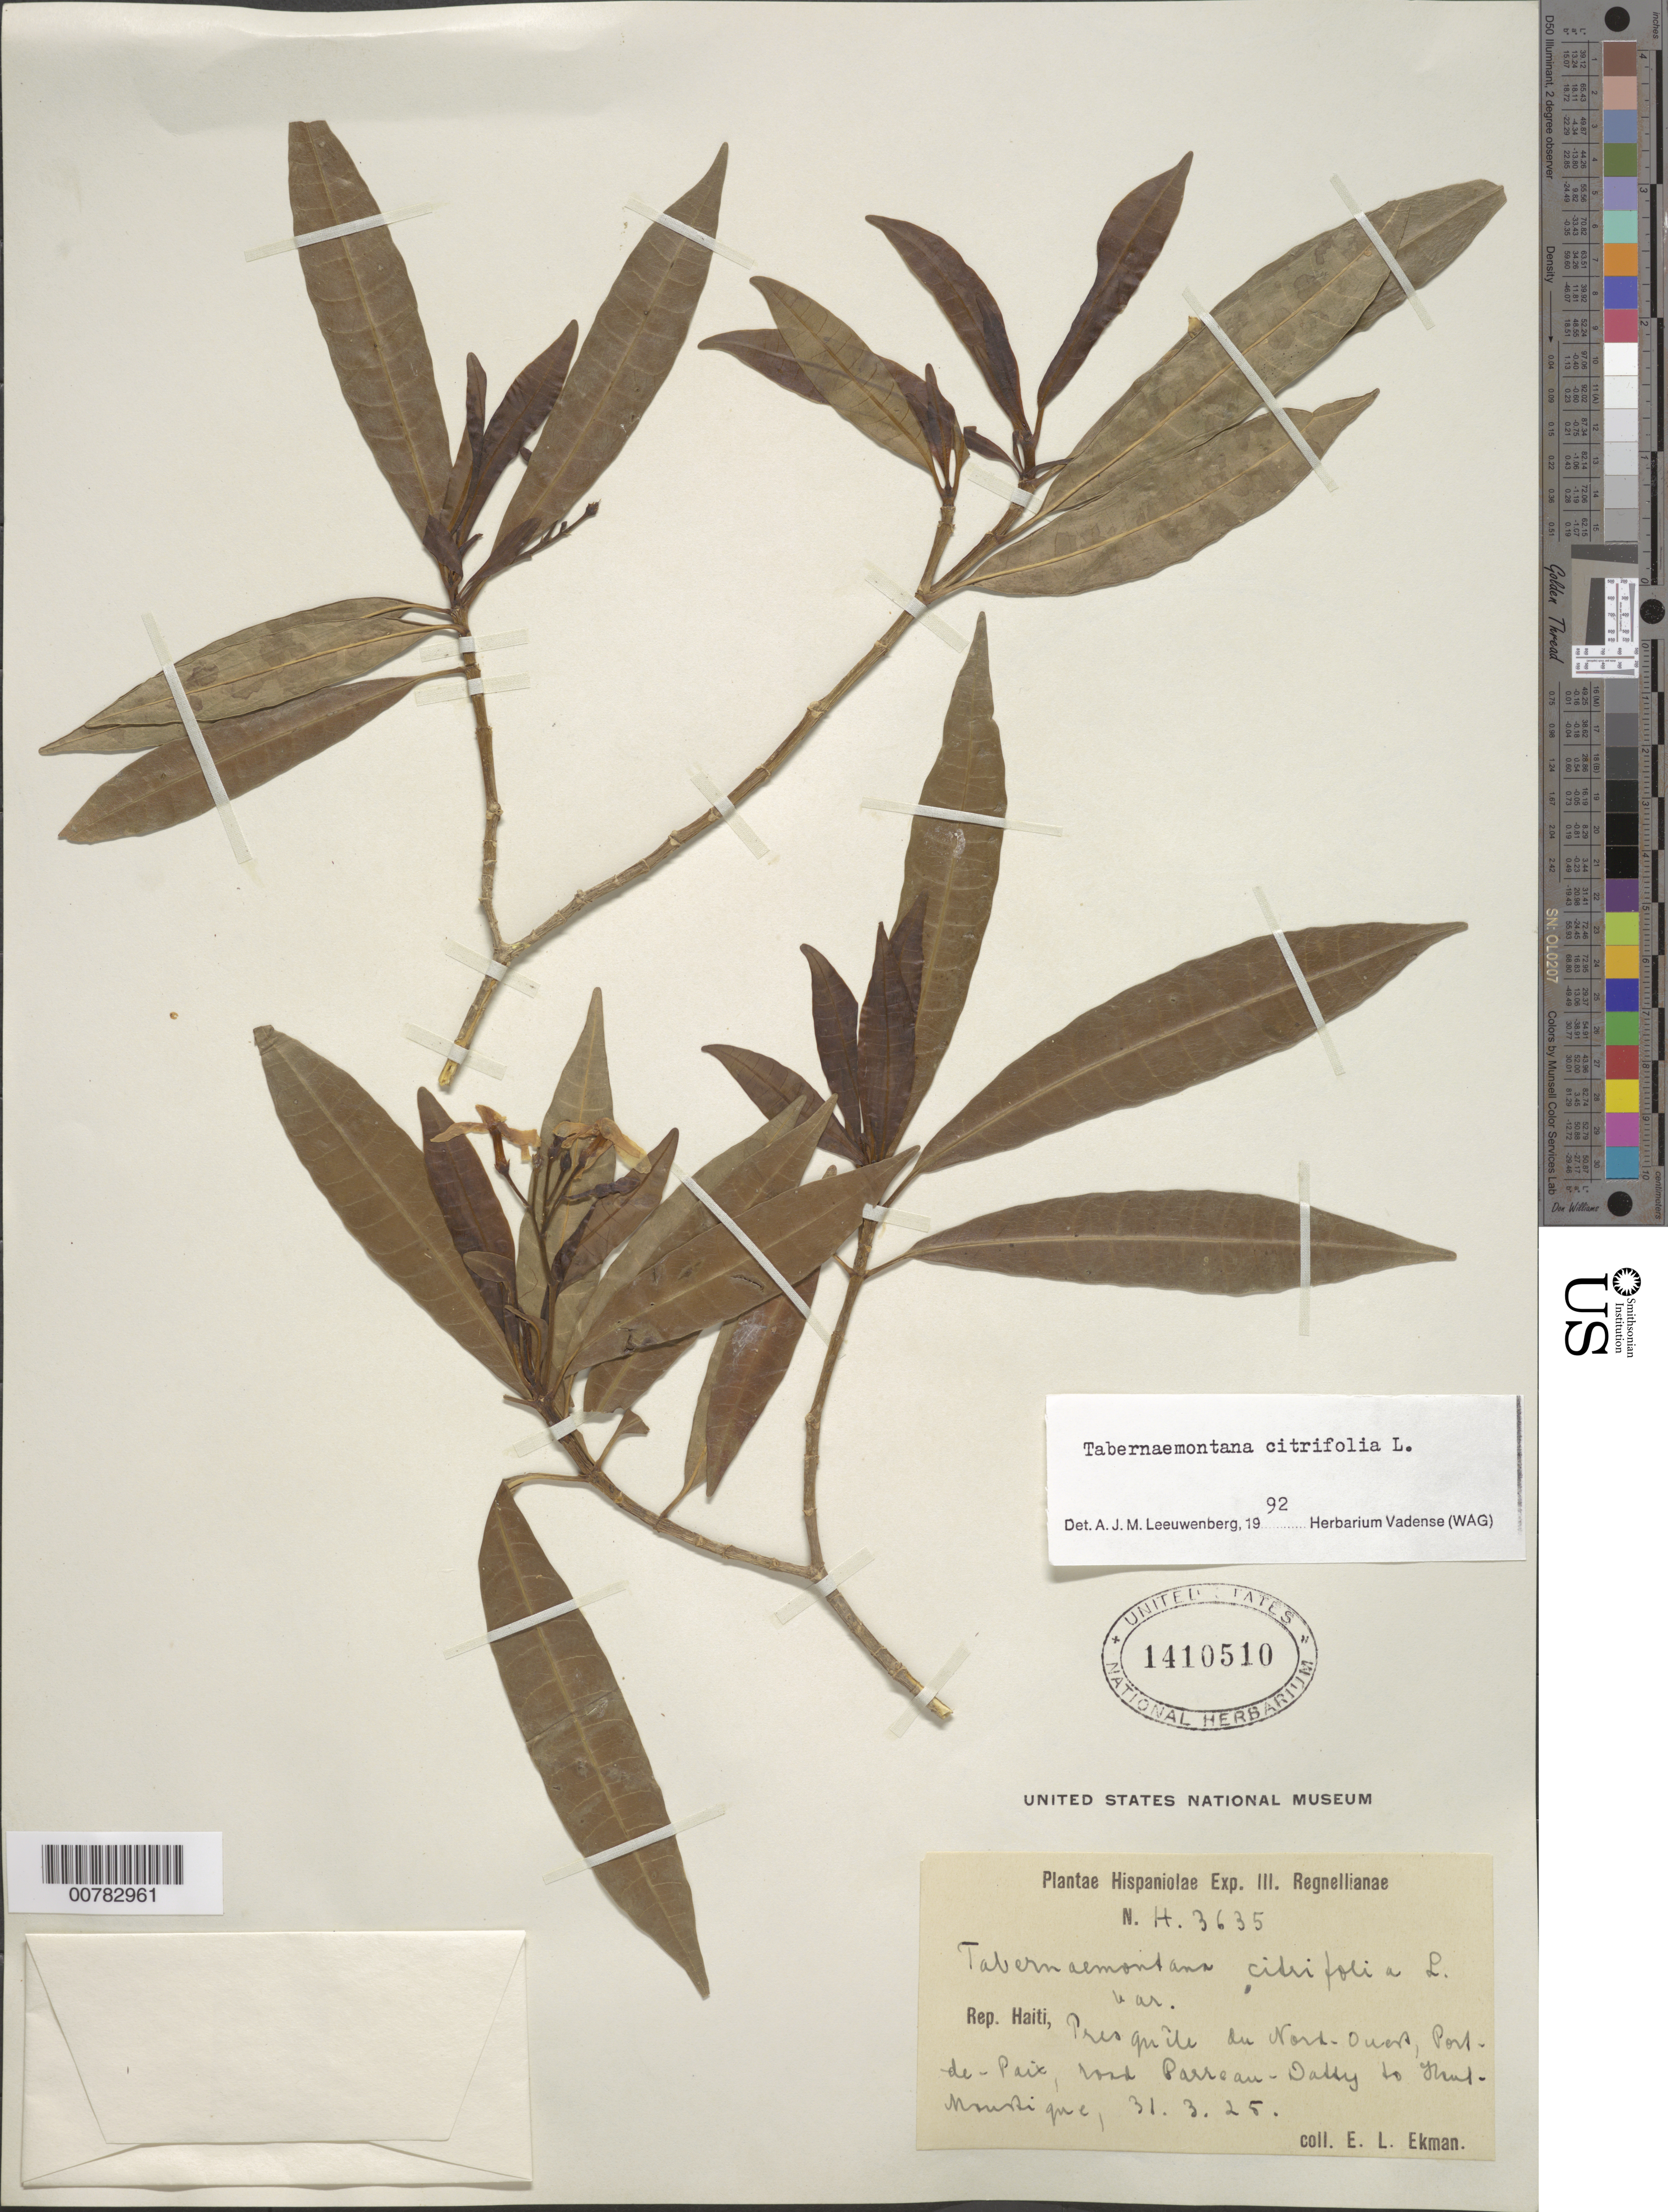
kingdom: Plantae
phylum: Tracheophyta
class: Magnoliopsida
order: Gentianales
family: Apocynaceae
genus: Tabernaemontana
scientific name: Tabernaemontana citrifolia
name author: L.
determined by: Leeuwenberg, A. J. M.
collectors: E. L. Ekman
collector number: H 3635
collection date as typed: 31 Mar 1925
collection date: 1925-03-31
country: Haiti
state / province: Nord-Ouest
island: Hispaniola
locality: Port-de-Paix, Presquîle du Nord-Ouest, road Parreau-Datty to Haut-Moustique.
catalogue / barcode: US 1410510